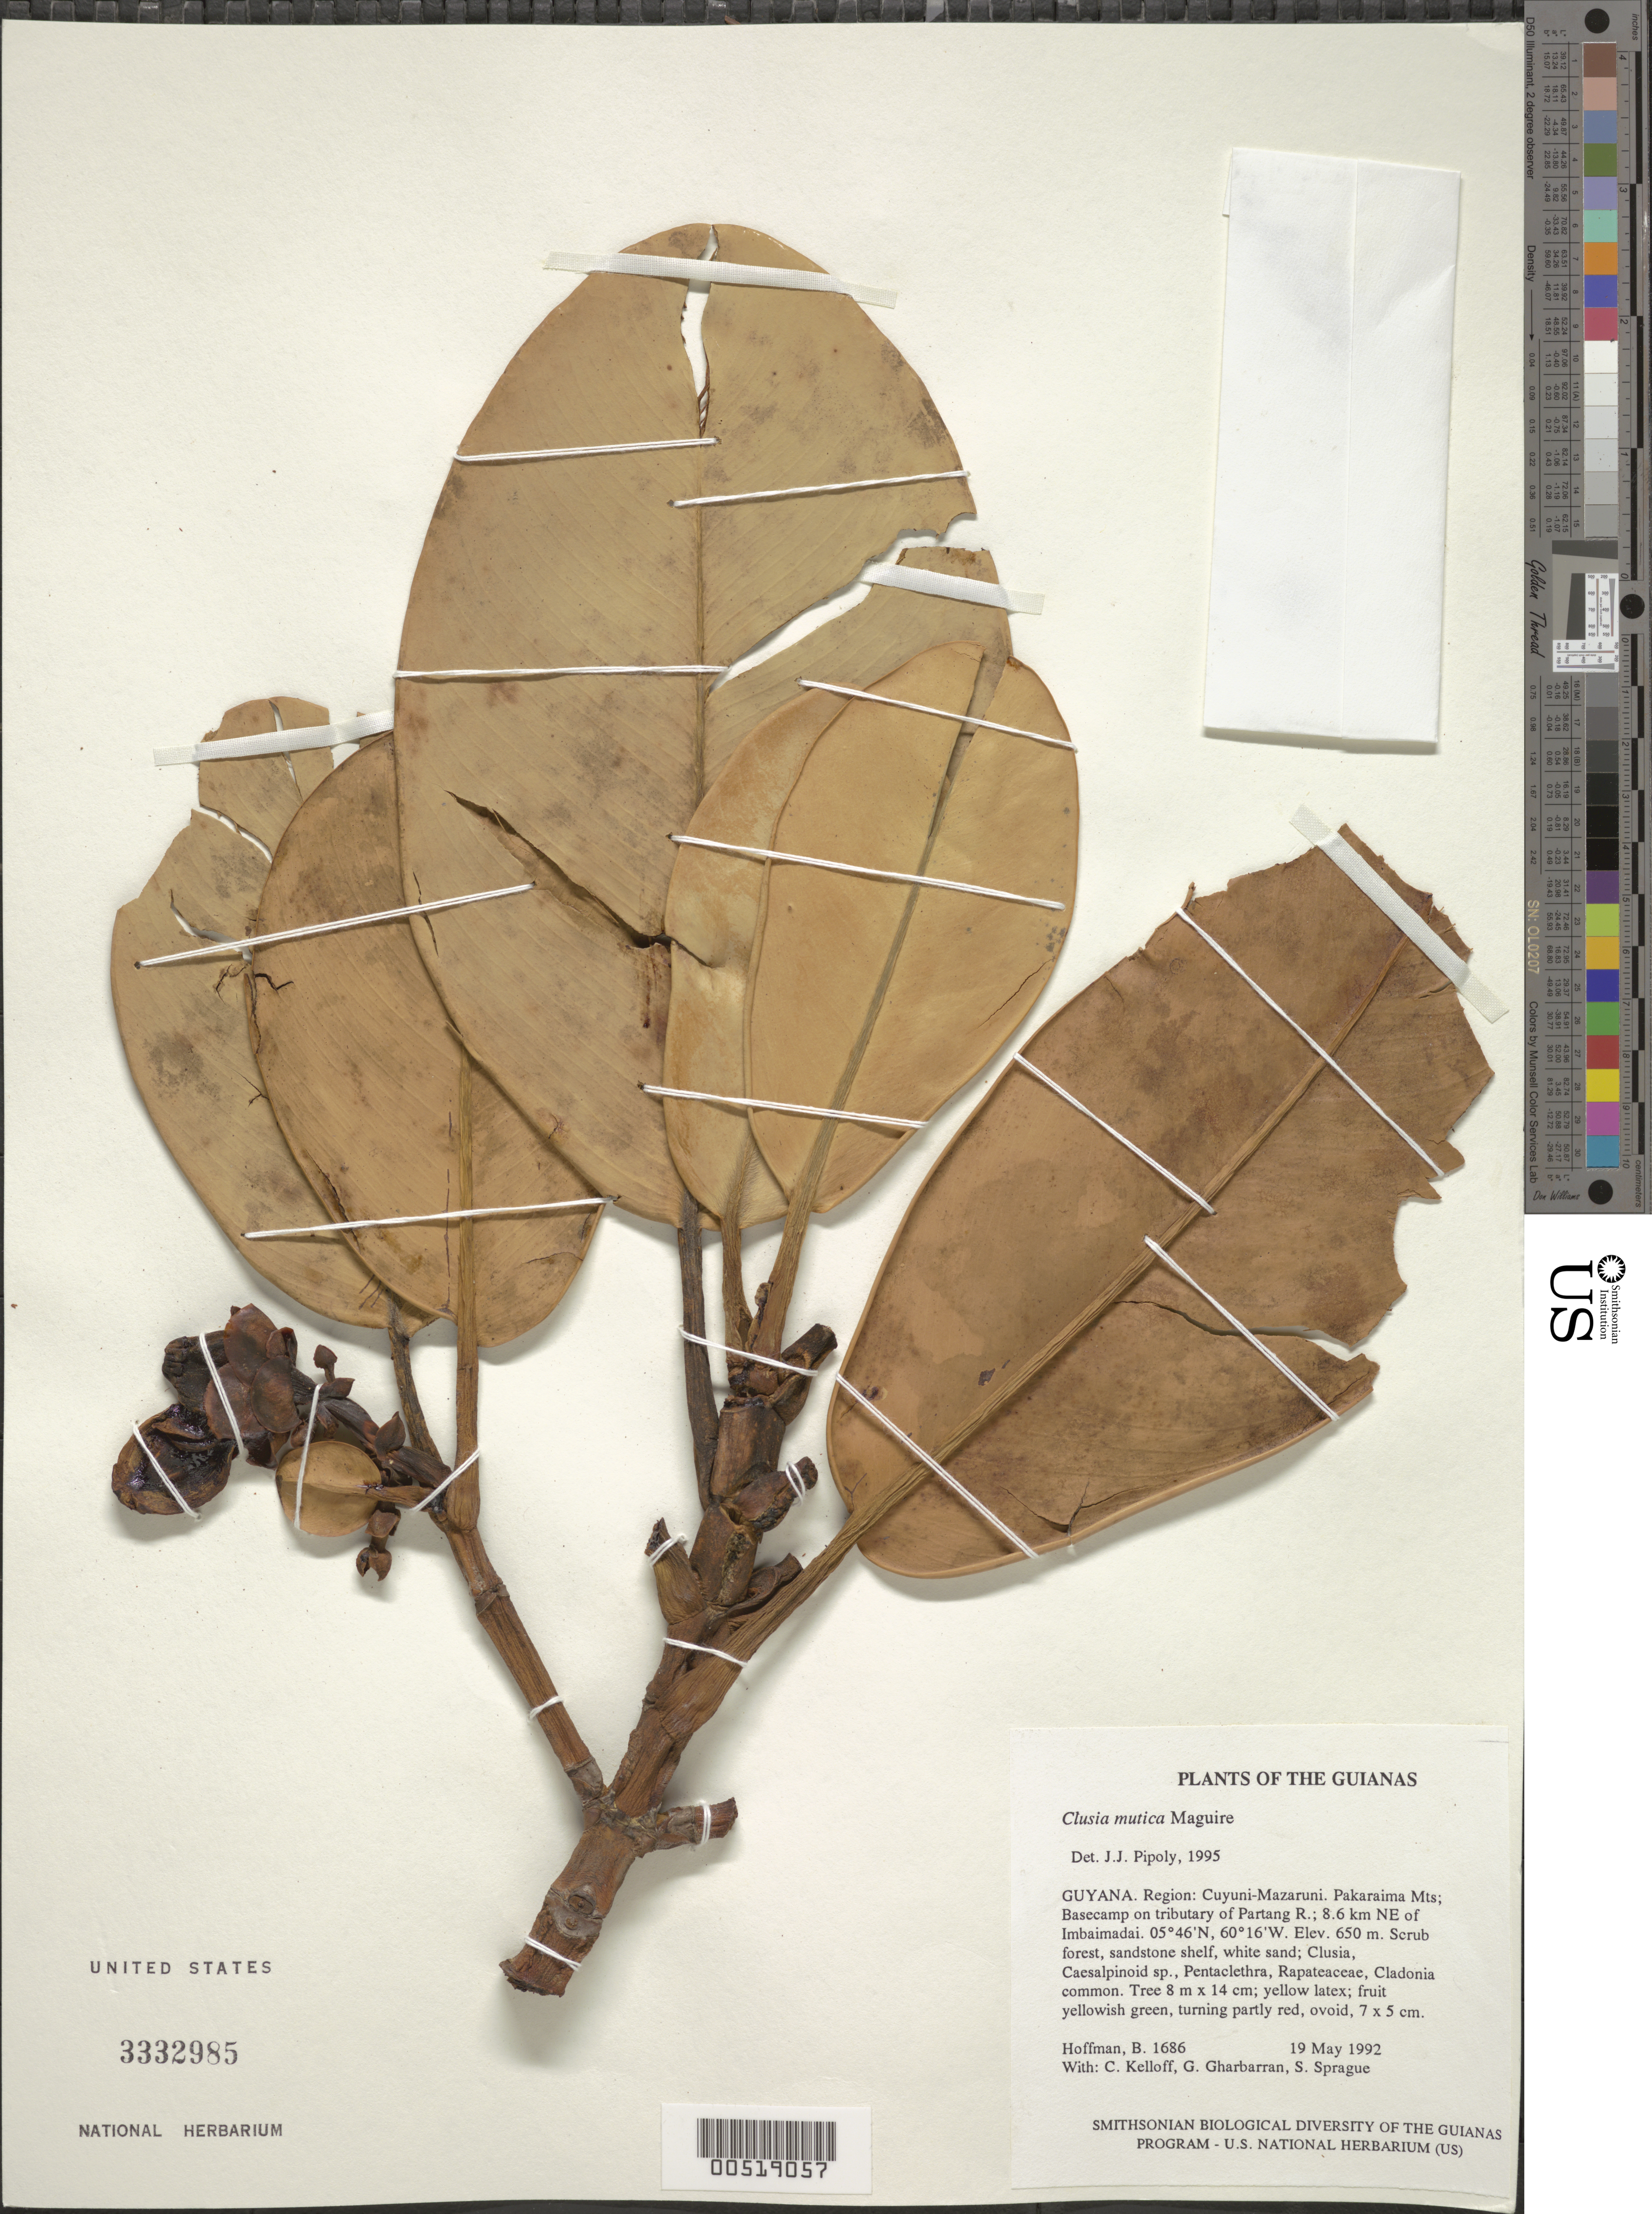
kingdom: Plantae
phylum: Tracheophyta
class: Magnoliopsida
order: Malpighiales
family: Clusiaceae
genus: Clusia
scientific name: Clusia mutica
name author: Maguire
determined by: Pipoly, J. J., III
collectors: B. Hoffman, C. L. Kelloff, G. Gharbarran & S. Sprague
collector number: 1686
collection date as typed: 19 May 1992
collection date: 1992-05-19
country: Guyana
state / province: Cuyuni-Mazaruni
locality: Pakaraima Mts; basecamp on tributary of Partang River; 8.6 km NE of Imbaimadai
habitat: Scrub forest, sandstone shelf, white sand; Clusia, Caesalpinoid sp., Pentaclethra, Rapateaceae, Cladonia common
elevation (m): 650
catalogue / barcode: US 3332985